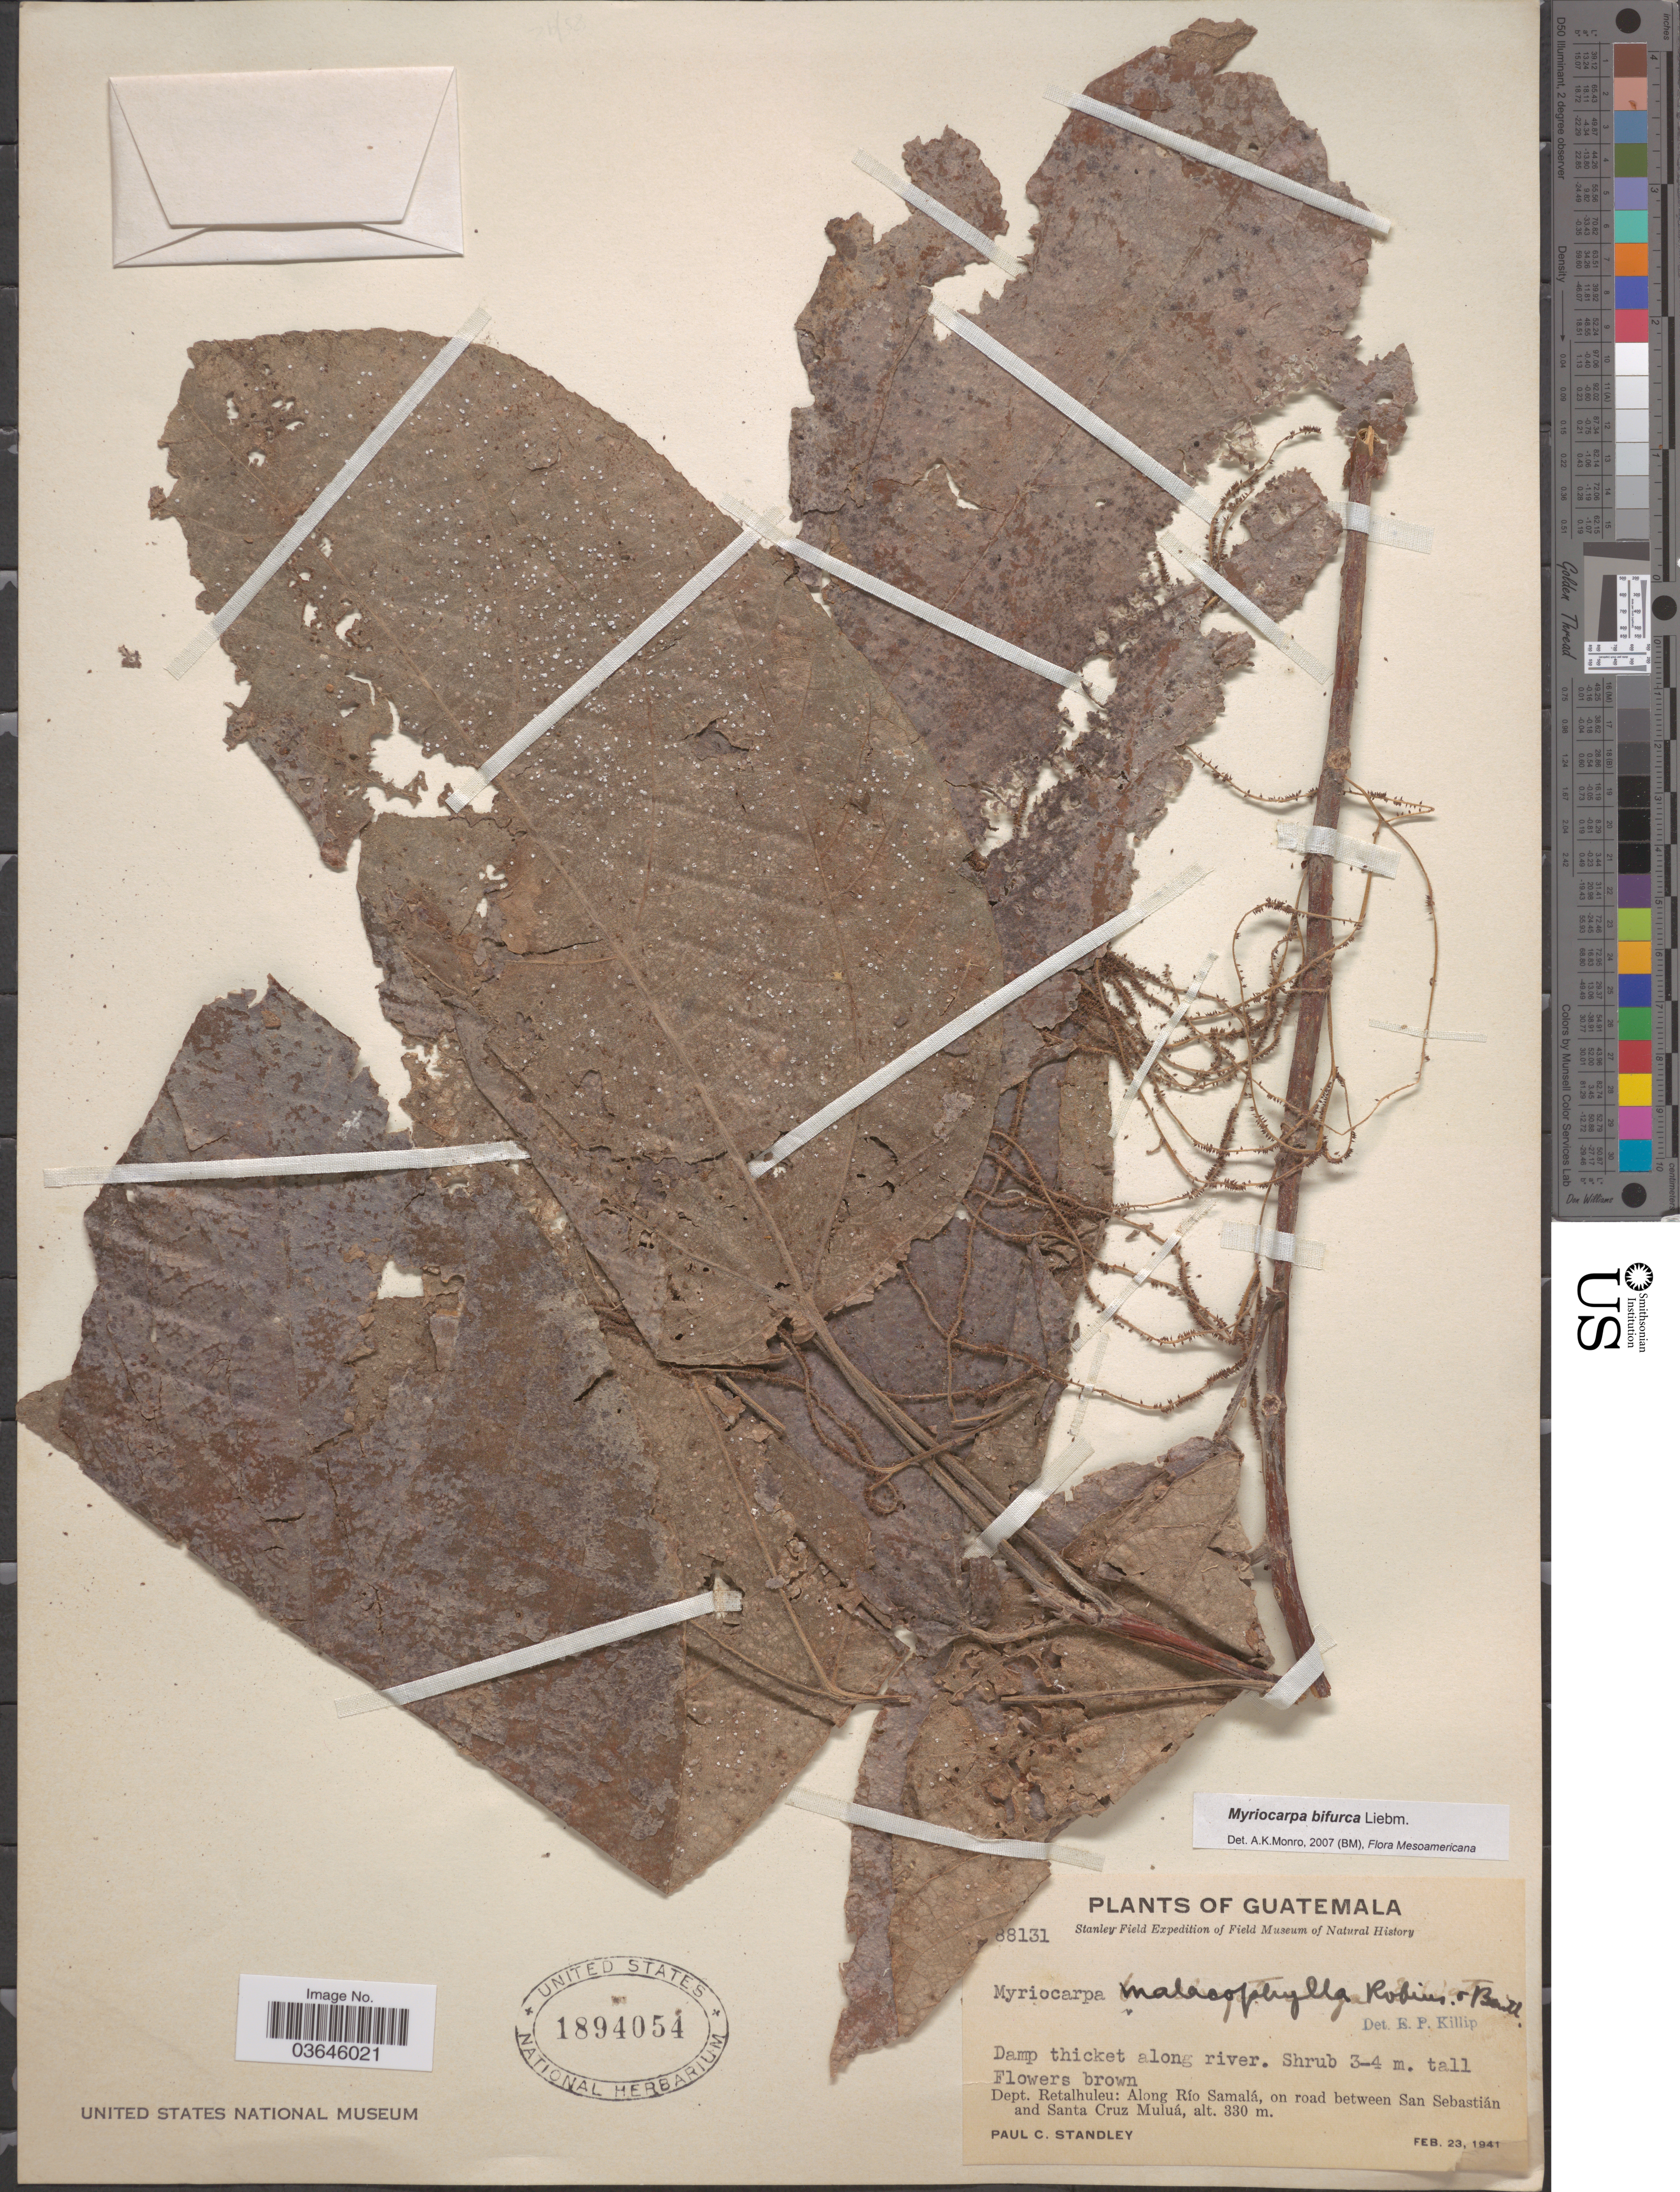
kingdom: Plantae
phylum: Tracheophyta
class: Magnoliopsida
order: Rosales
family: Urticaceae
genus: Myriocarpa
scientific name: Myriocarpa bifurca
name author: Liebm.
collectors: P. C. Standley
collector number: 88131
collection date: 1941-02-23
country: Guatemala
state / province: Retalhuleu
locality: Dept. Retalhuleu: Along Río Samalá, on road between San Sebastián and Santa Cruz Muluá.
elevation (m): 330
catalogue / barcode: US 1894054